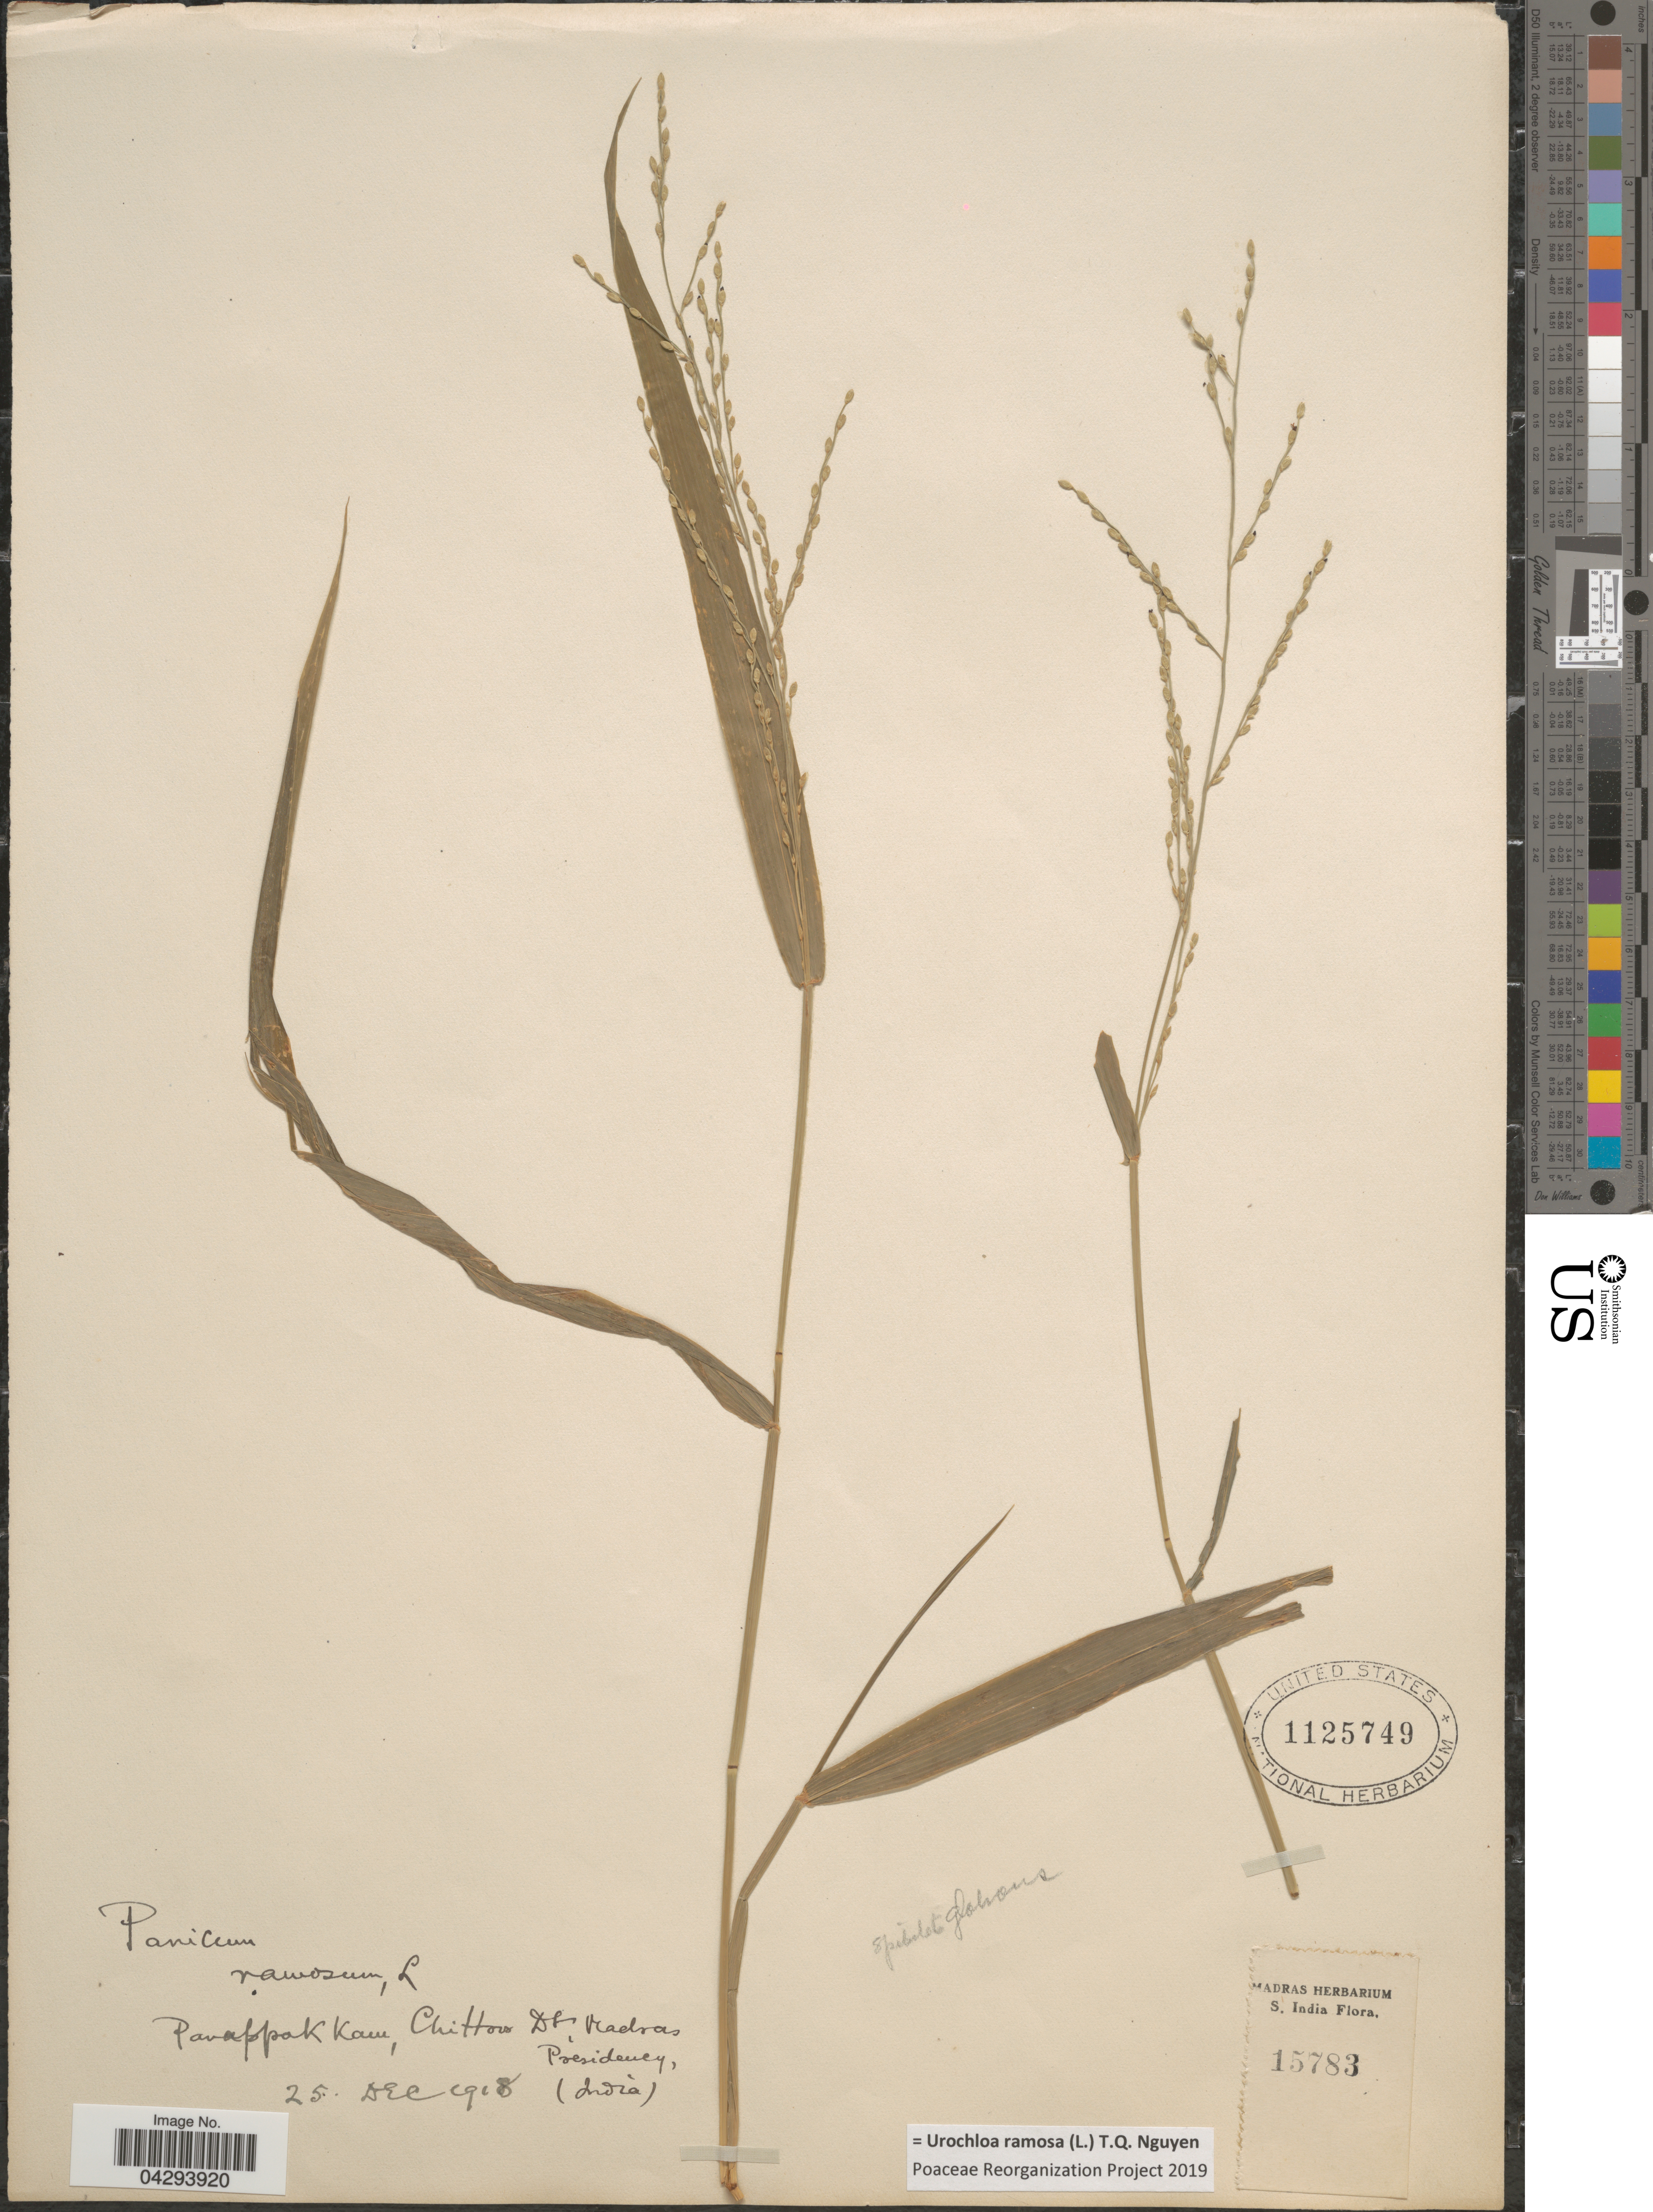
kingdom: Plantae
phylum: Tracheophyta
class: Liliopsida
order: Poales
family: Poaceae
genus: Urochloa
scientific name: Urochloa ramosa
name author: T.Q. Nguyen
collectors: Ex herb. Madras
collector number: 15783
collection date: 1918-12-25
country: India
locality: Pavappak Kam, Chitoro DS, Madras Presidency. S. India.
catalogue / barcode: US 1125749